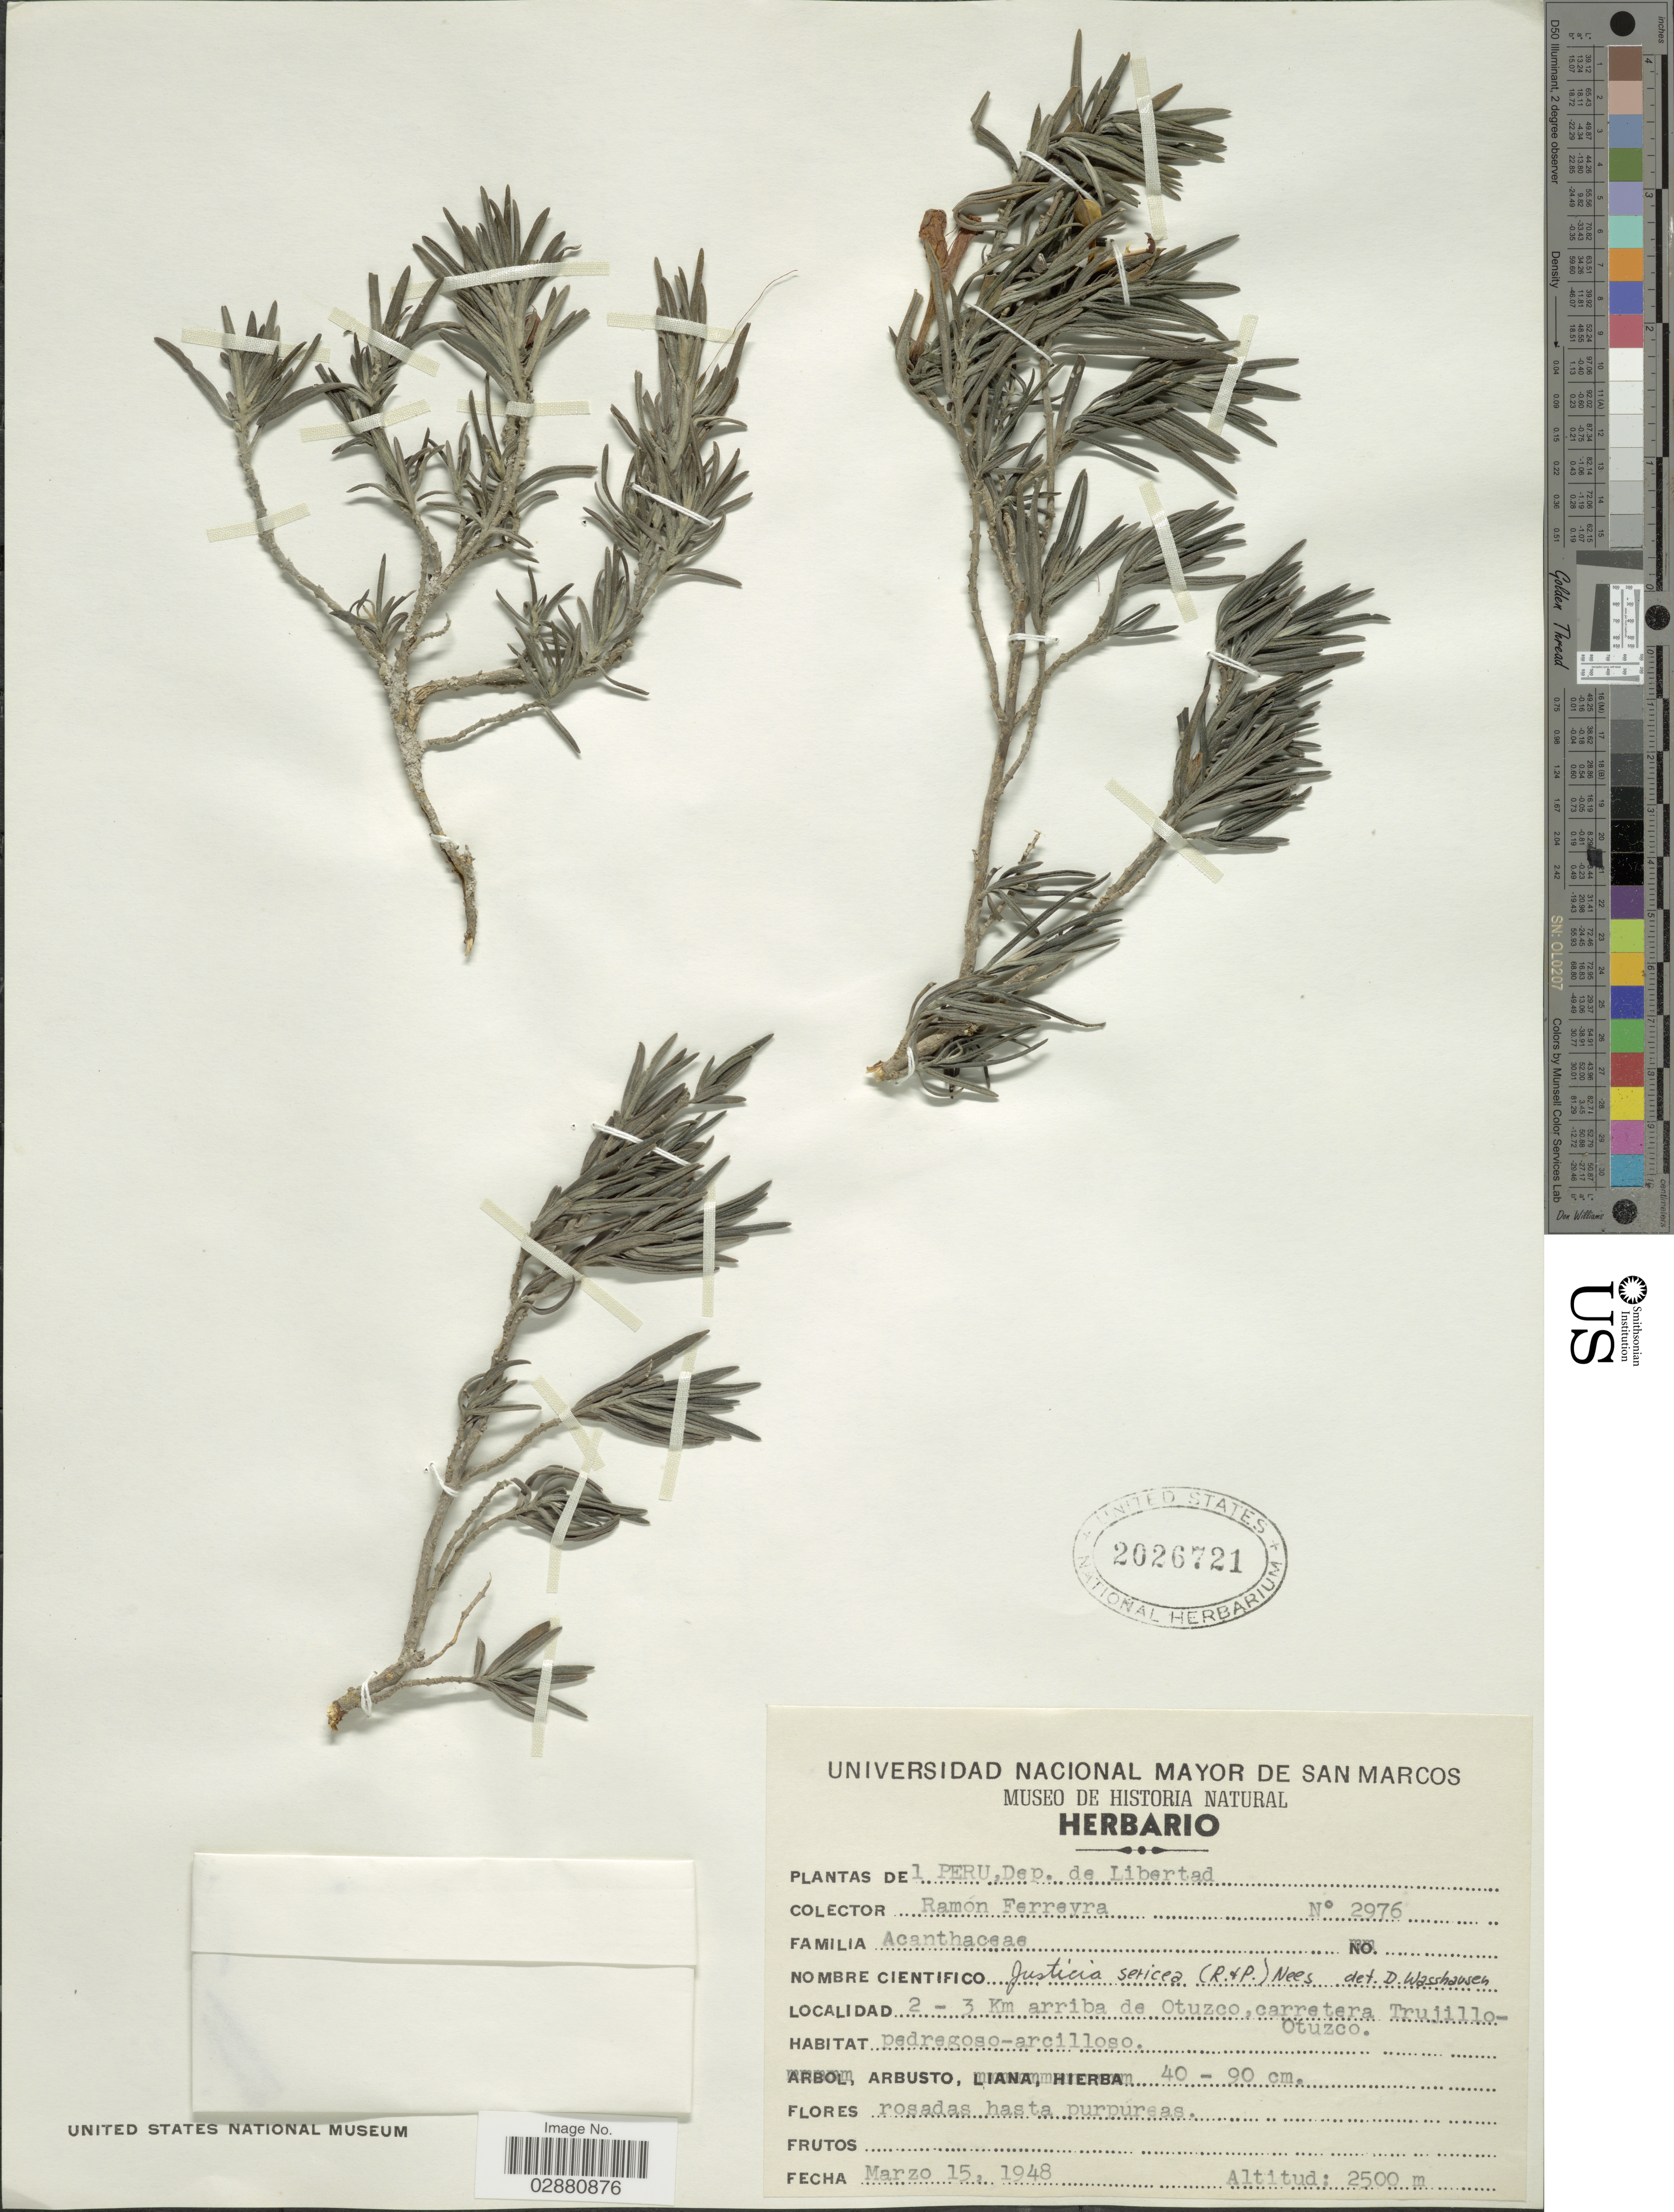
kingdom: Plantae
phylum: Tracheophyta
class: Magnoliopsida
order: Lamiales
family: Acanthaceae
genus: Justicia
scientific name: Justicia sericea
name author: Ruiz & Pav.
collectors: R. A. Ferreyra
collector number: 2976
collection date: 1948-03-15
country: Venezuela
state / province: Trujillo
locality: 2-3 Km arriba de Otuzco, carretera Trujillo-Otuzco.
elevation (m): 2500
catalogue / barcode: US 2026721